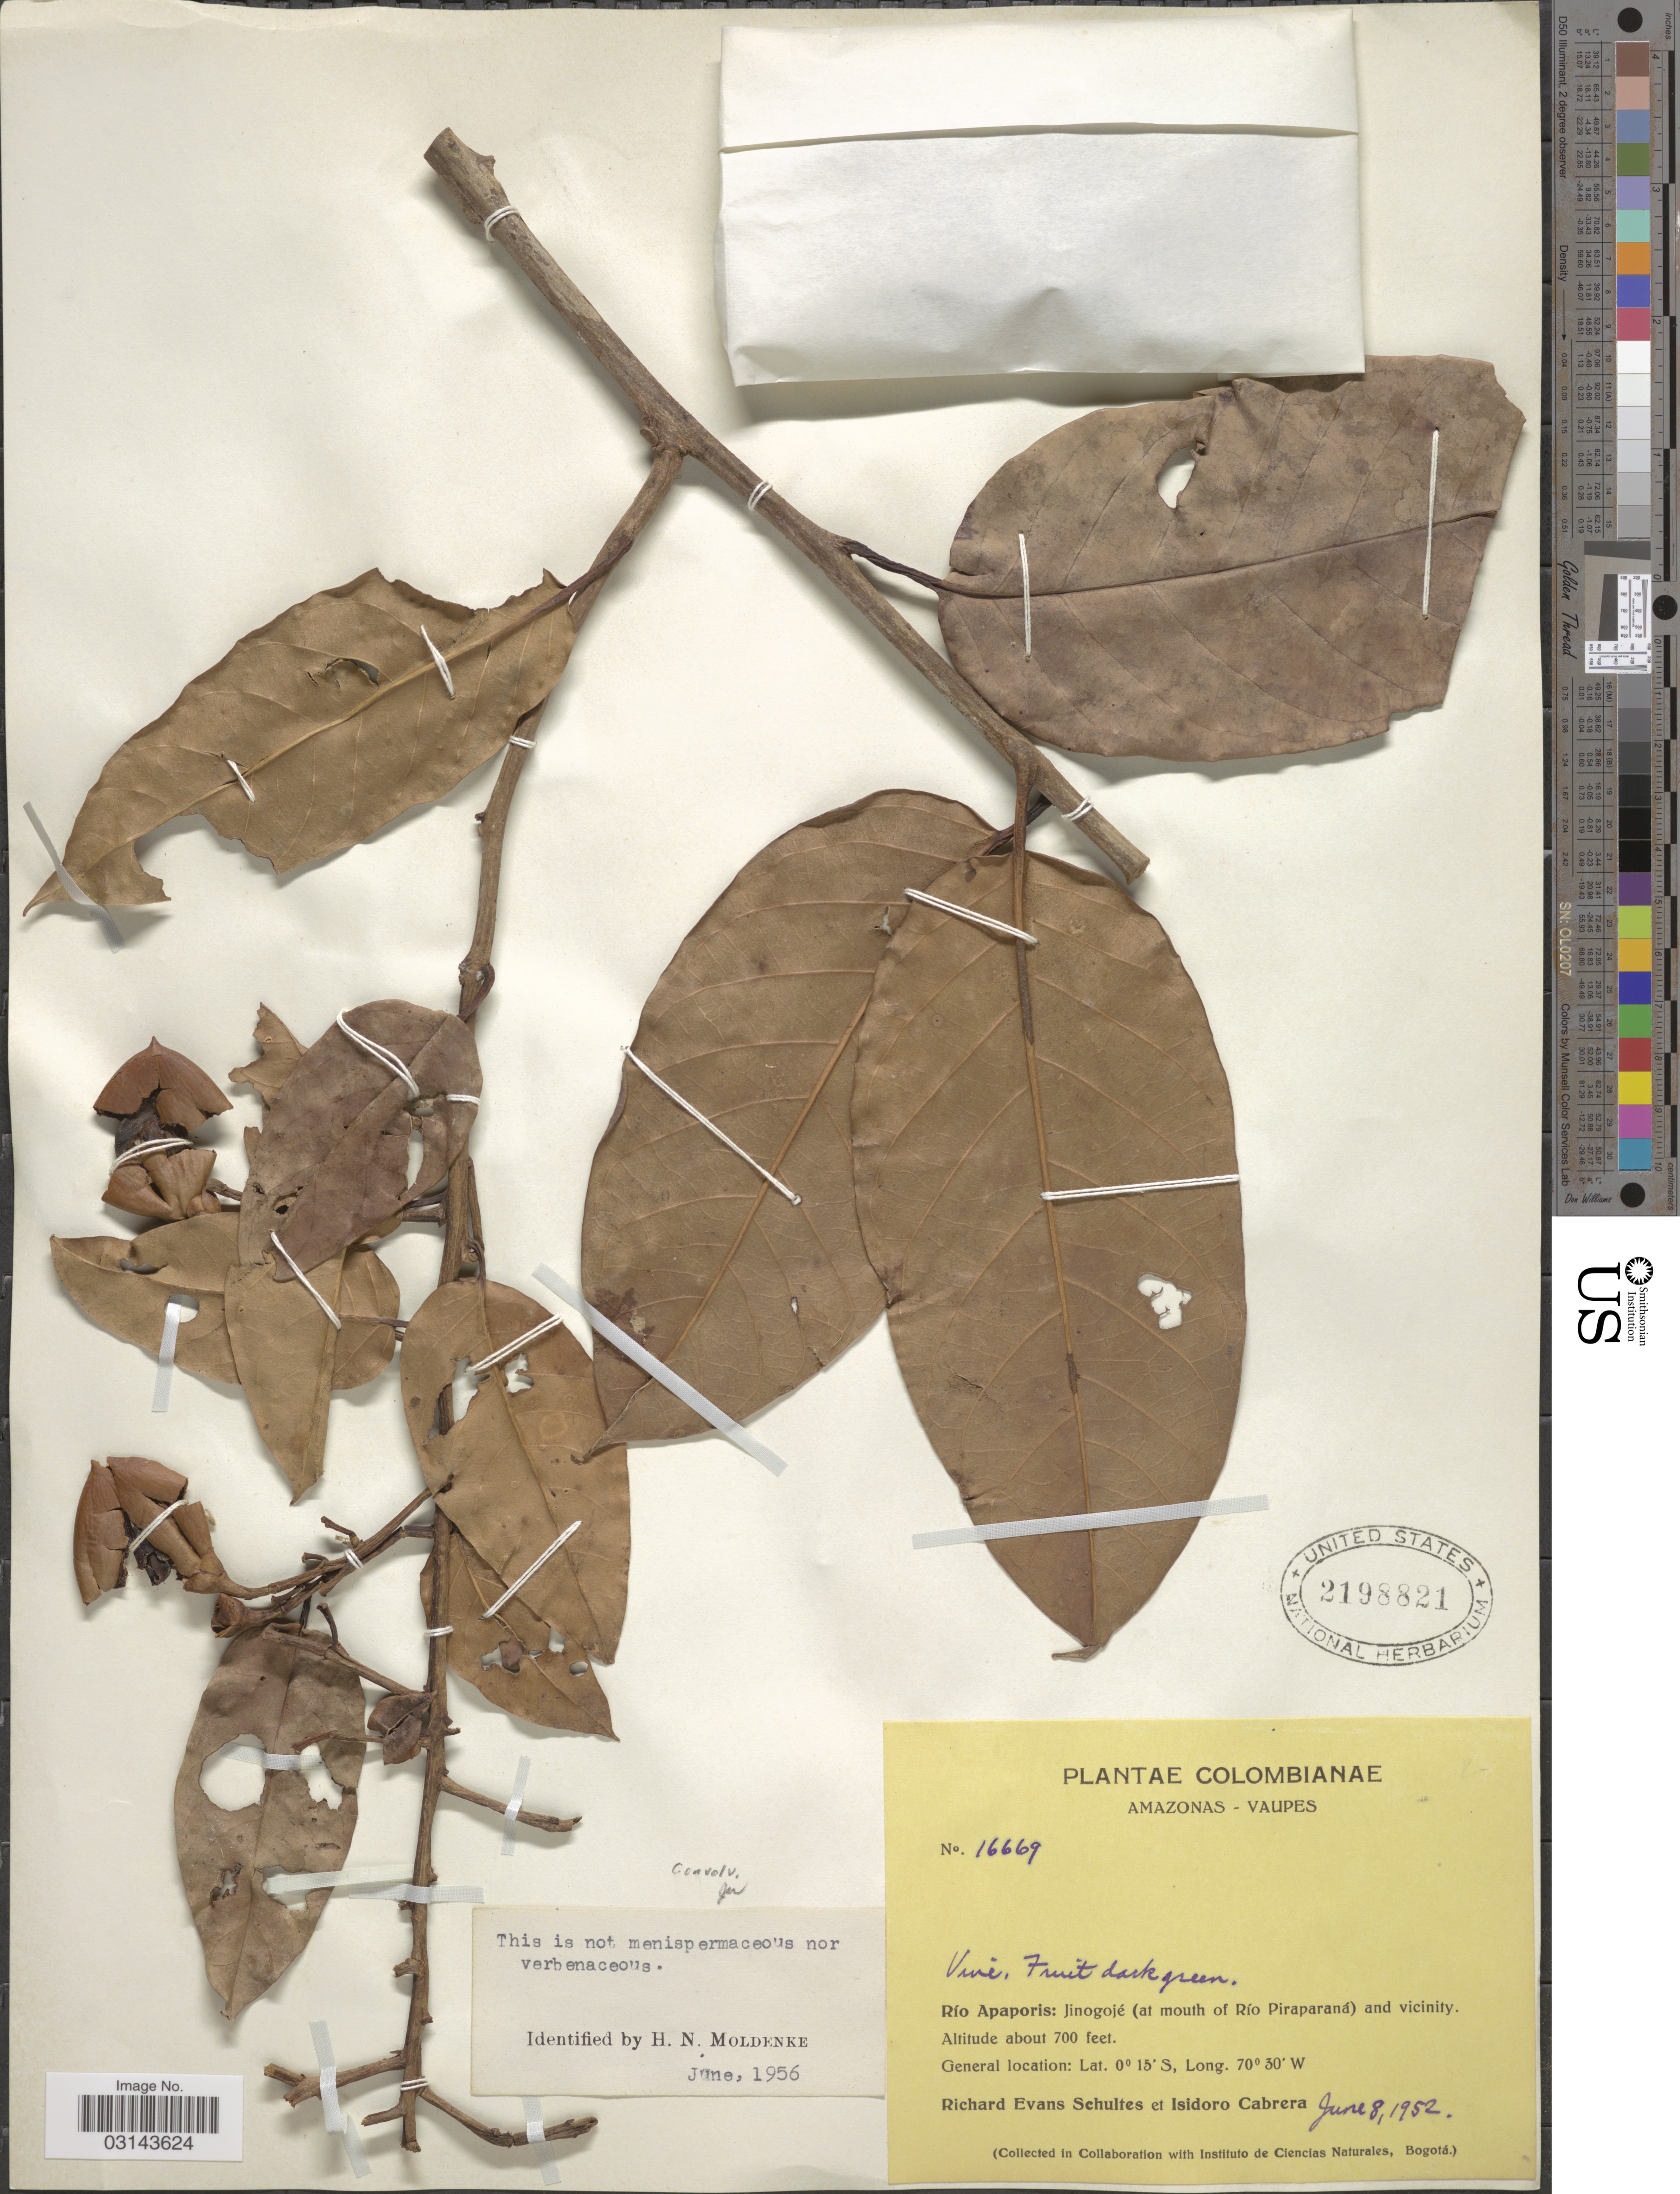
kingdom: Plantae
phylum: Tracheophyta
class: Magnoliopsida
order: Solanales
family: Convolvulaceae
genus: Maripa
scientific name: Maripa sp.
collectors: R. E. Schultes & I. Cabrera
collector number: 16669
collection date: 1952-06-08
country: Colombia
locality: Amazonas - Vaupes. Río Apaporis: Jinogojé (at mouth of Río Piraparaná) and vicinity.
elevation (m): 213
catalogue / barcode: US 2198821